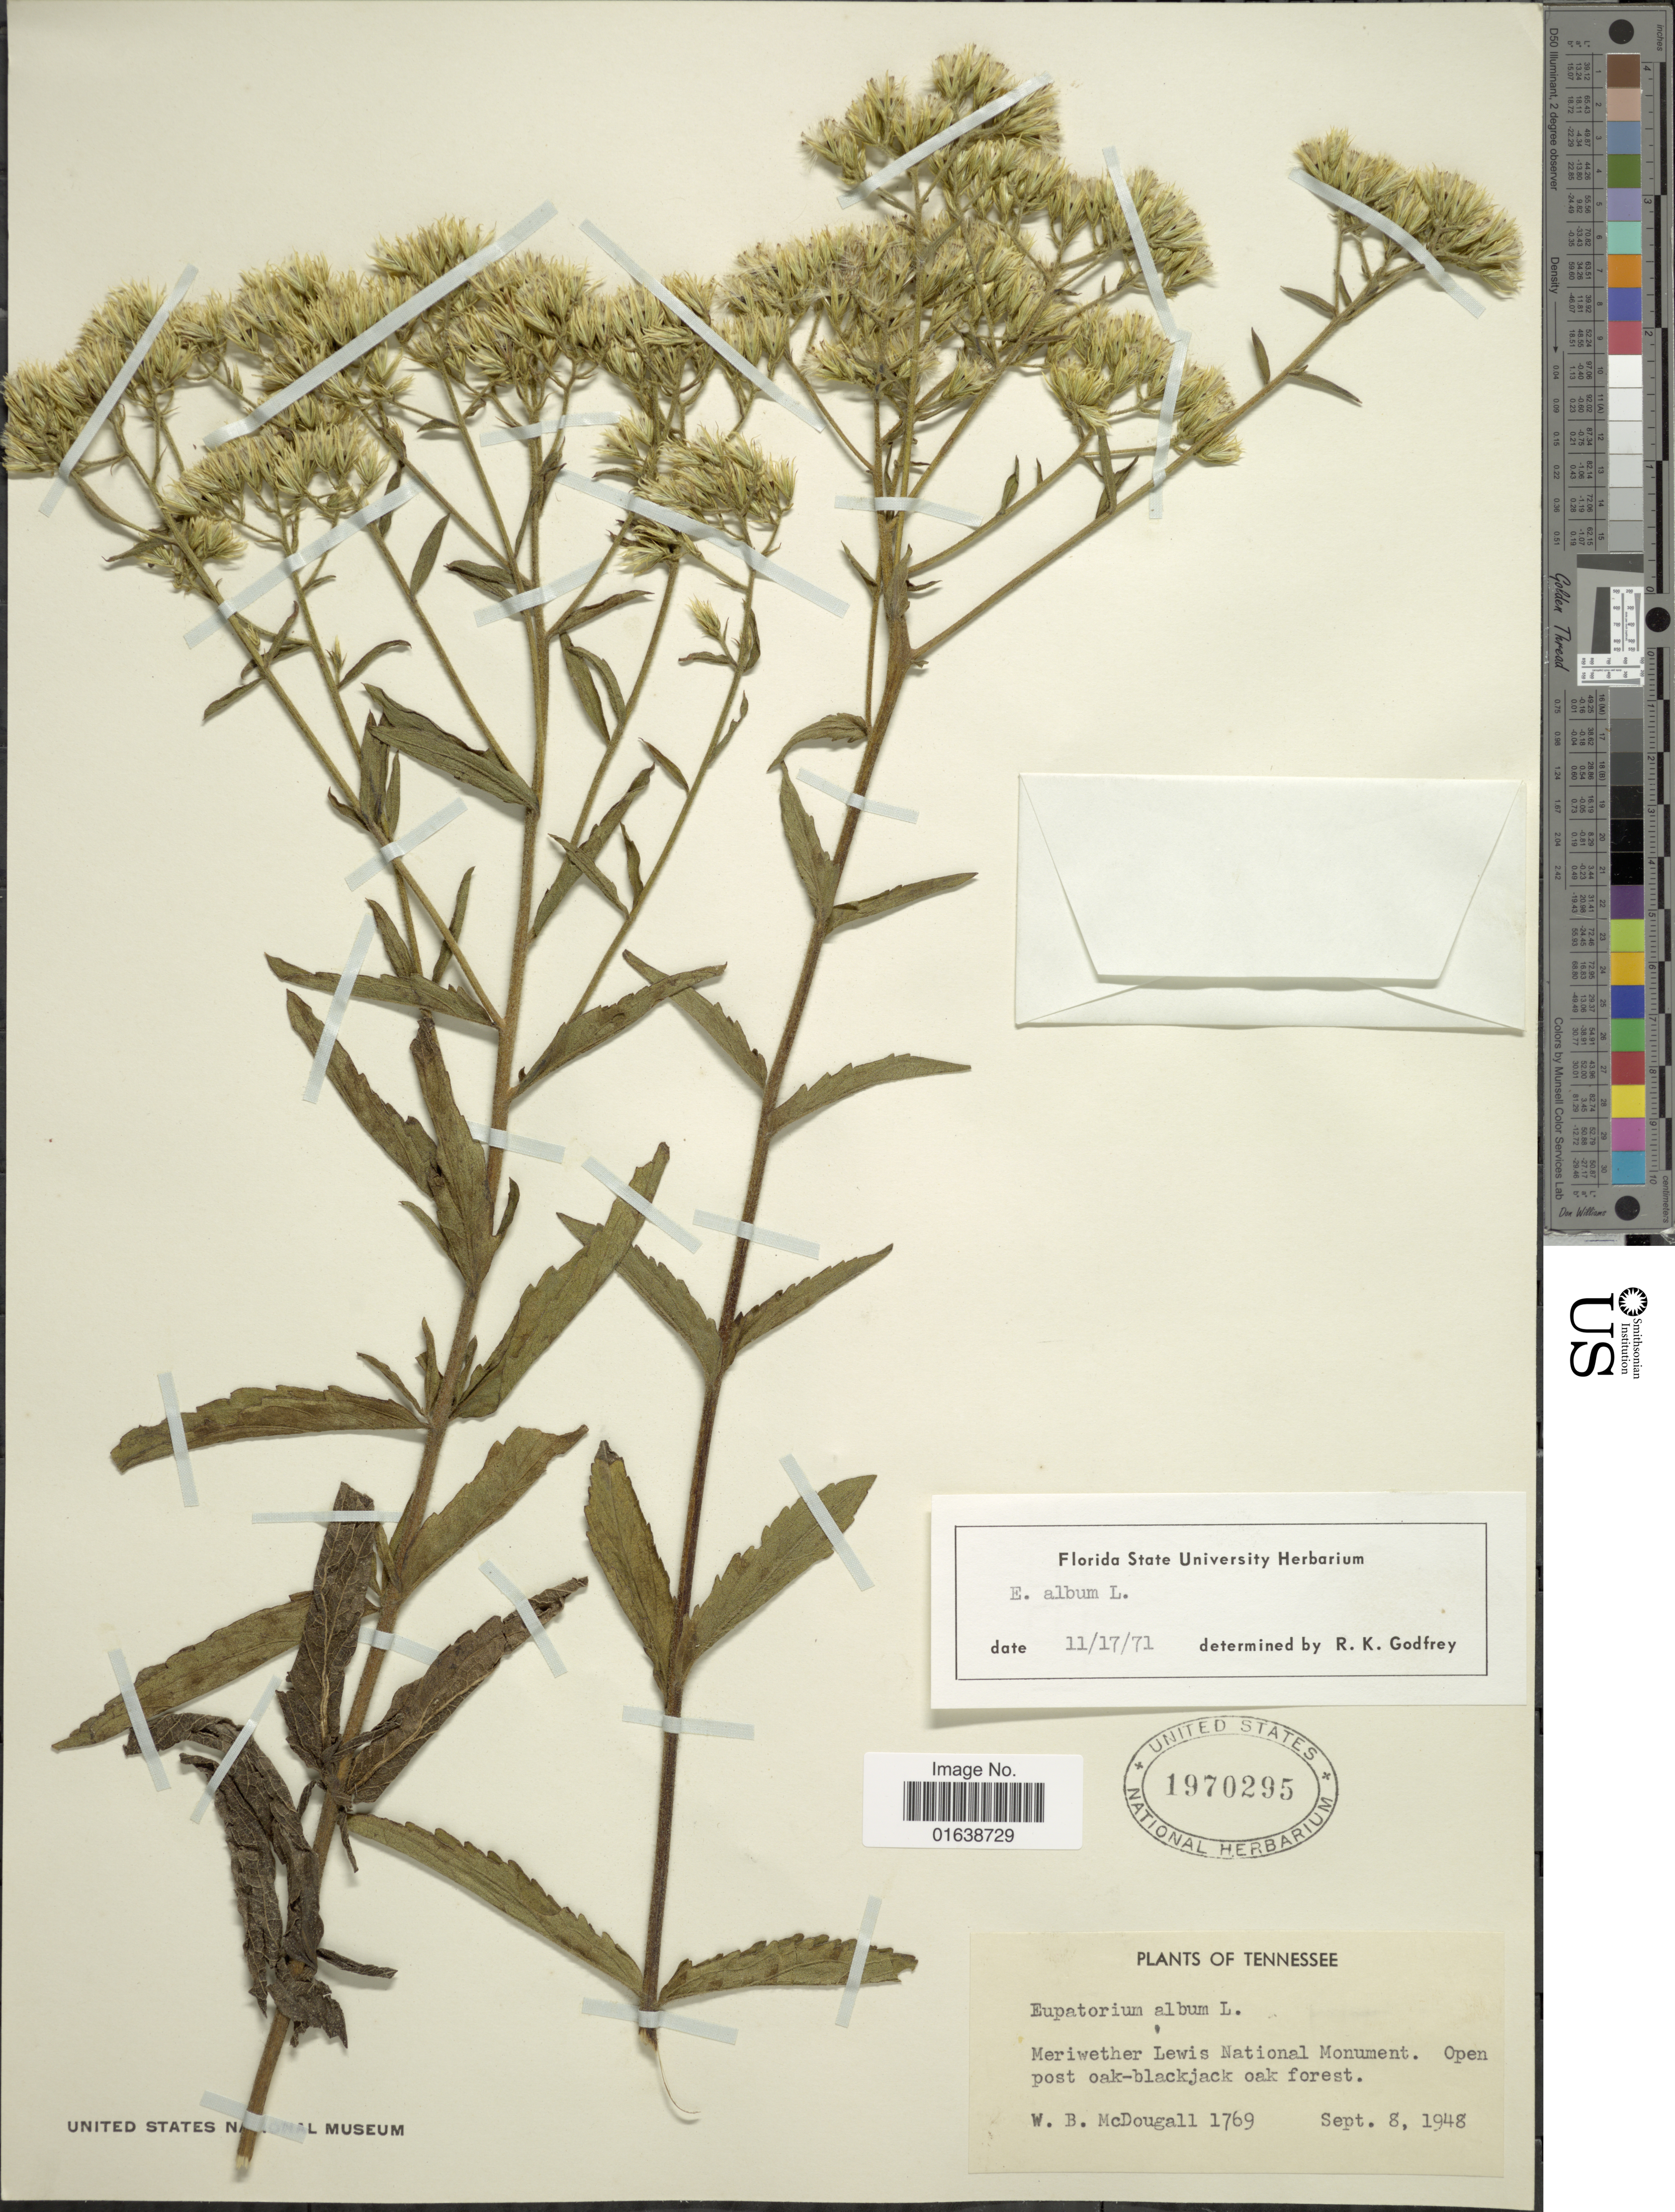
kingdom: Plantae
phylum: Tracheophyta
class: Magnoliopsida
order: Asterales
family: Asteraceae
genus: Eupatorium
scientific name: Eupatorium album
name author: L.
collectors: W. B. McDougall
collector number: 1769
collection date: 1948-09-08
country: United States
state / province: Tennessee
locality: Tennessee. Meriwether Lewis National Monument. Open post oak-blackjack oak forest.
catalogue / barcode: US 1970295